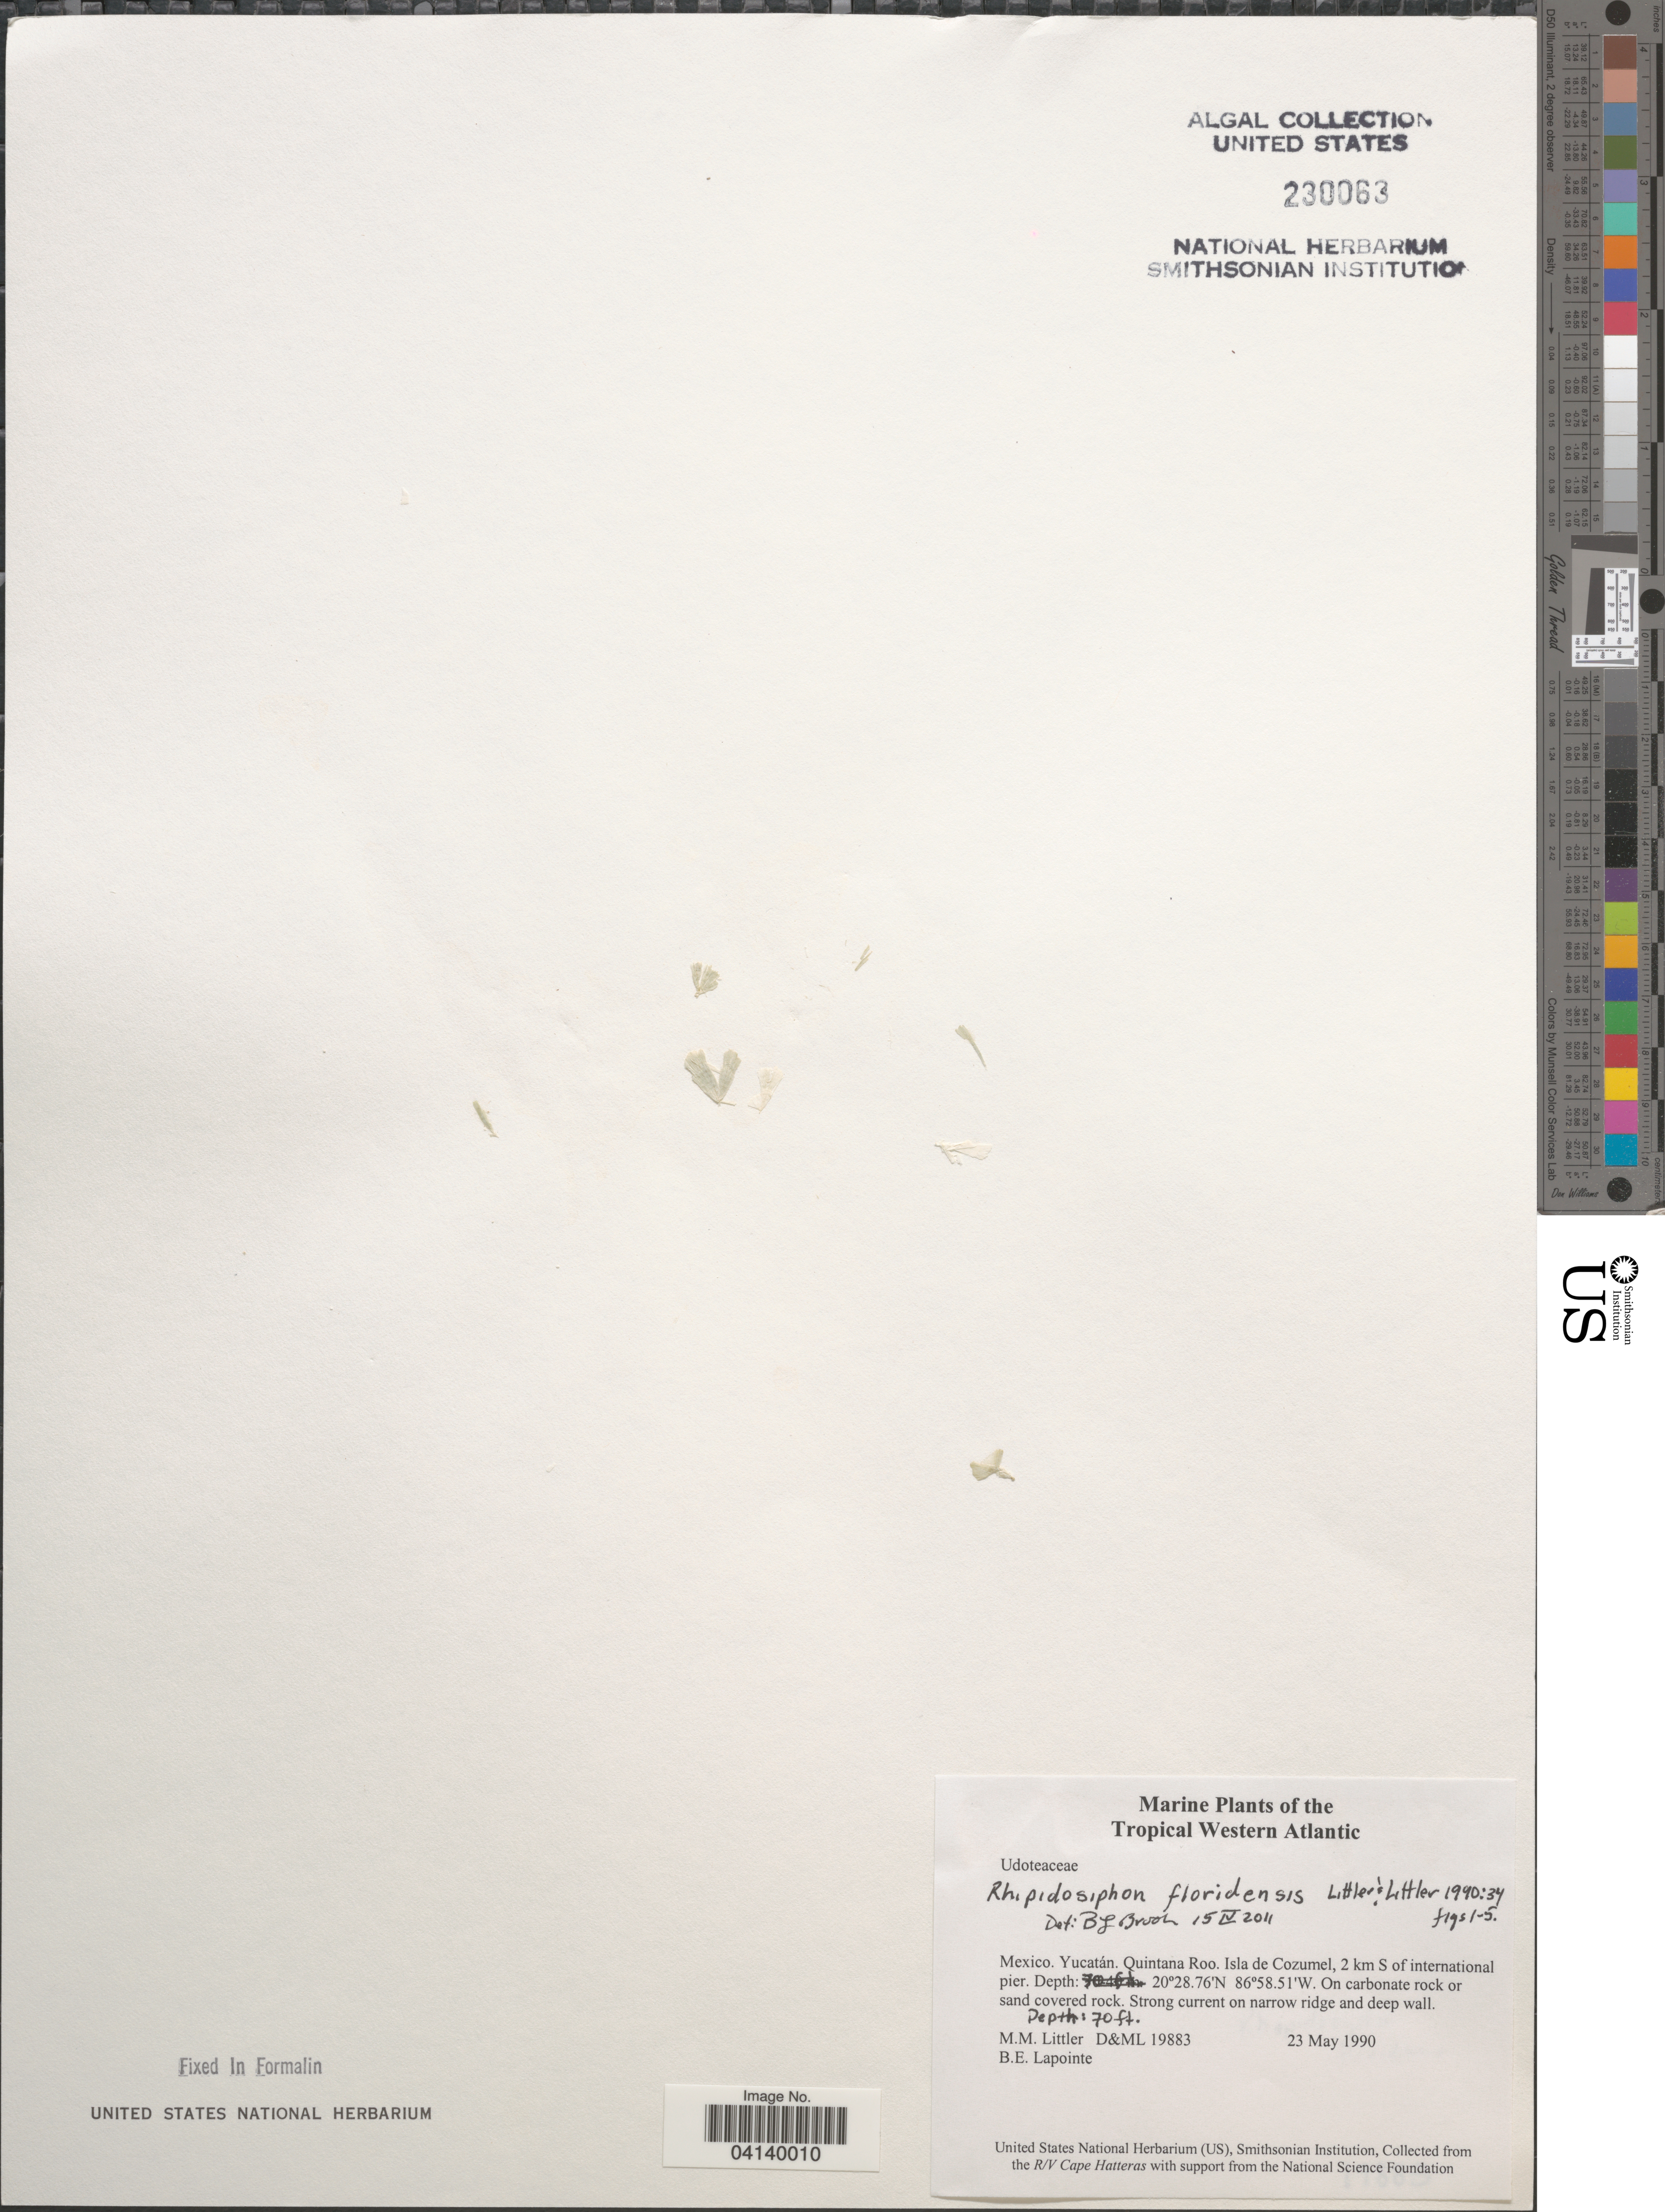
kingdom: Plantae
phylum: Chlorophyta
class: Ulvophyceae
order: Bryopsidales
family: Udoteaceae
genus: Rhipidosiphon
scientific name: Rhipidosiphon floridensis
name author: D.S. Littler & M.M. Littler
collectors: B. Lapointe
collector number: D&ML19883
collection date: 1990-05-23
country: Mexico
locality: Tropical Western Atlantic. Yucatán. Quintana Roo. Isla de Cozumel, 2 km S of international pier.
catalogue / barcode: US 230063